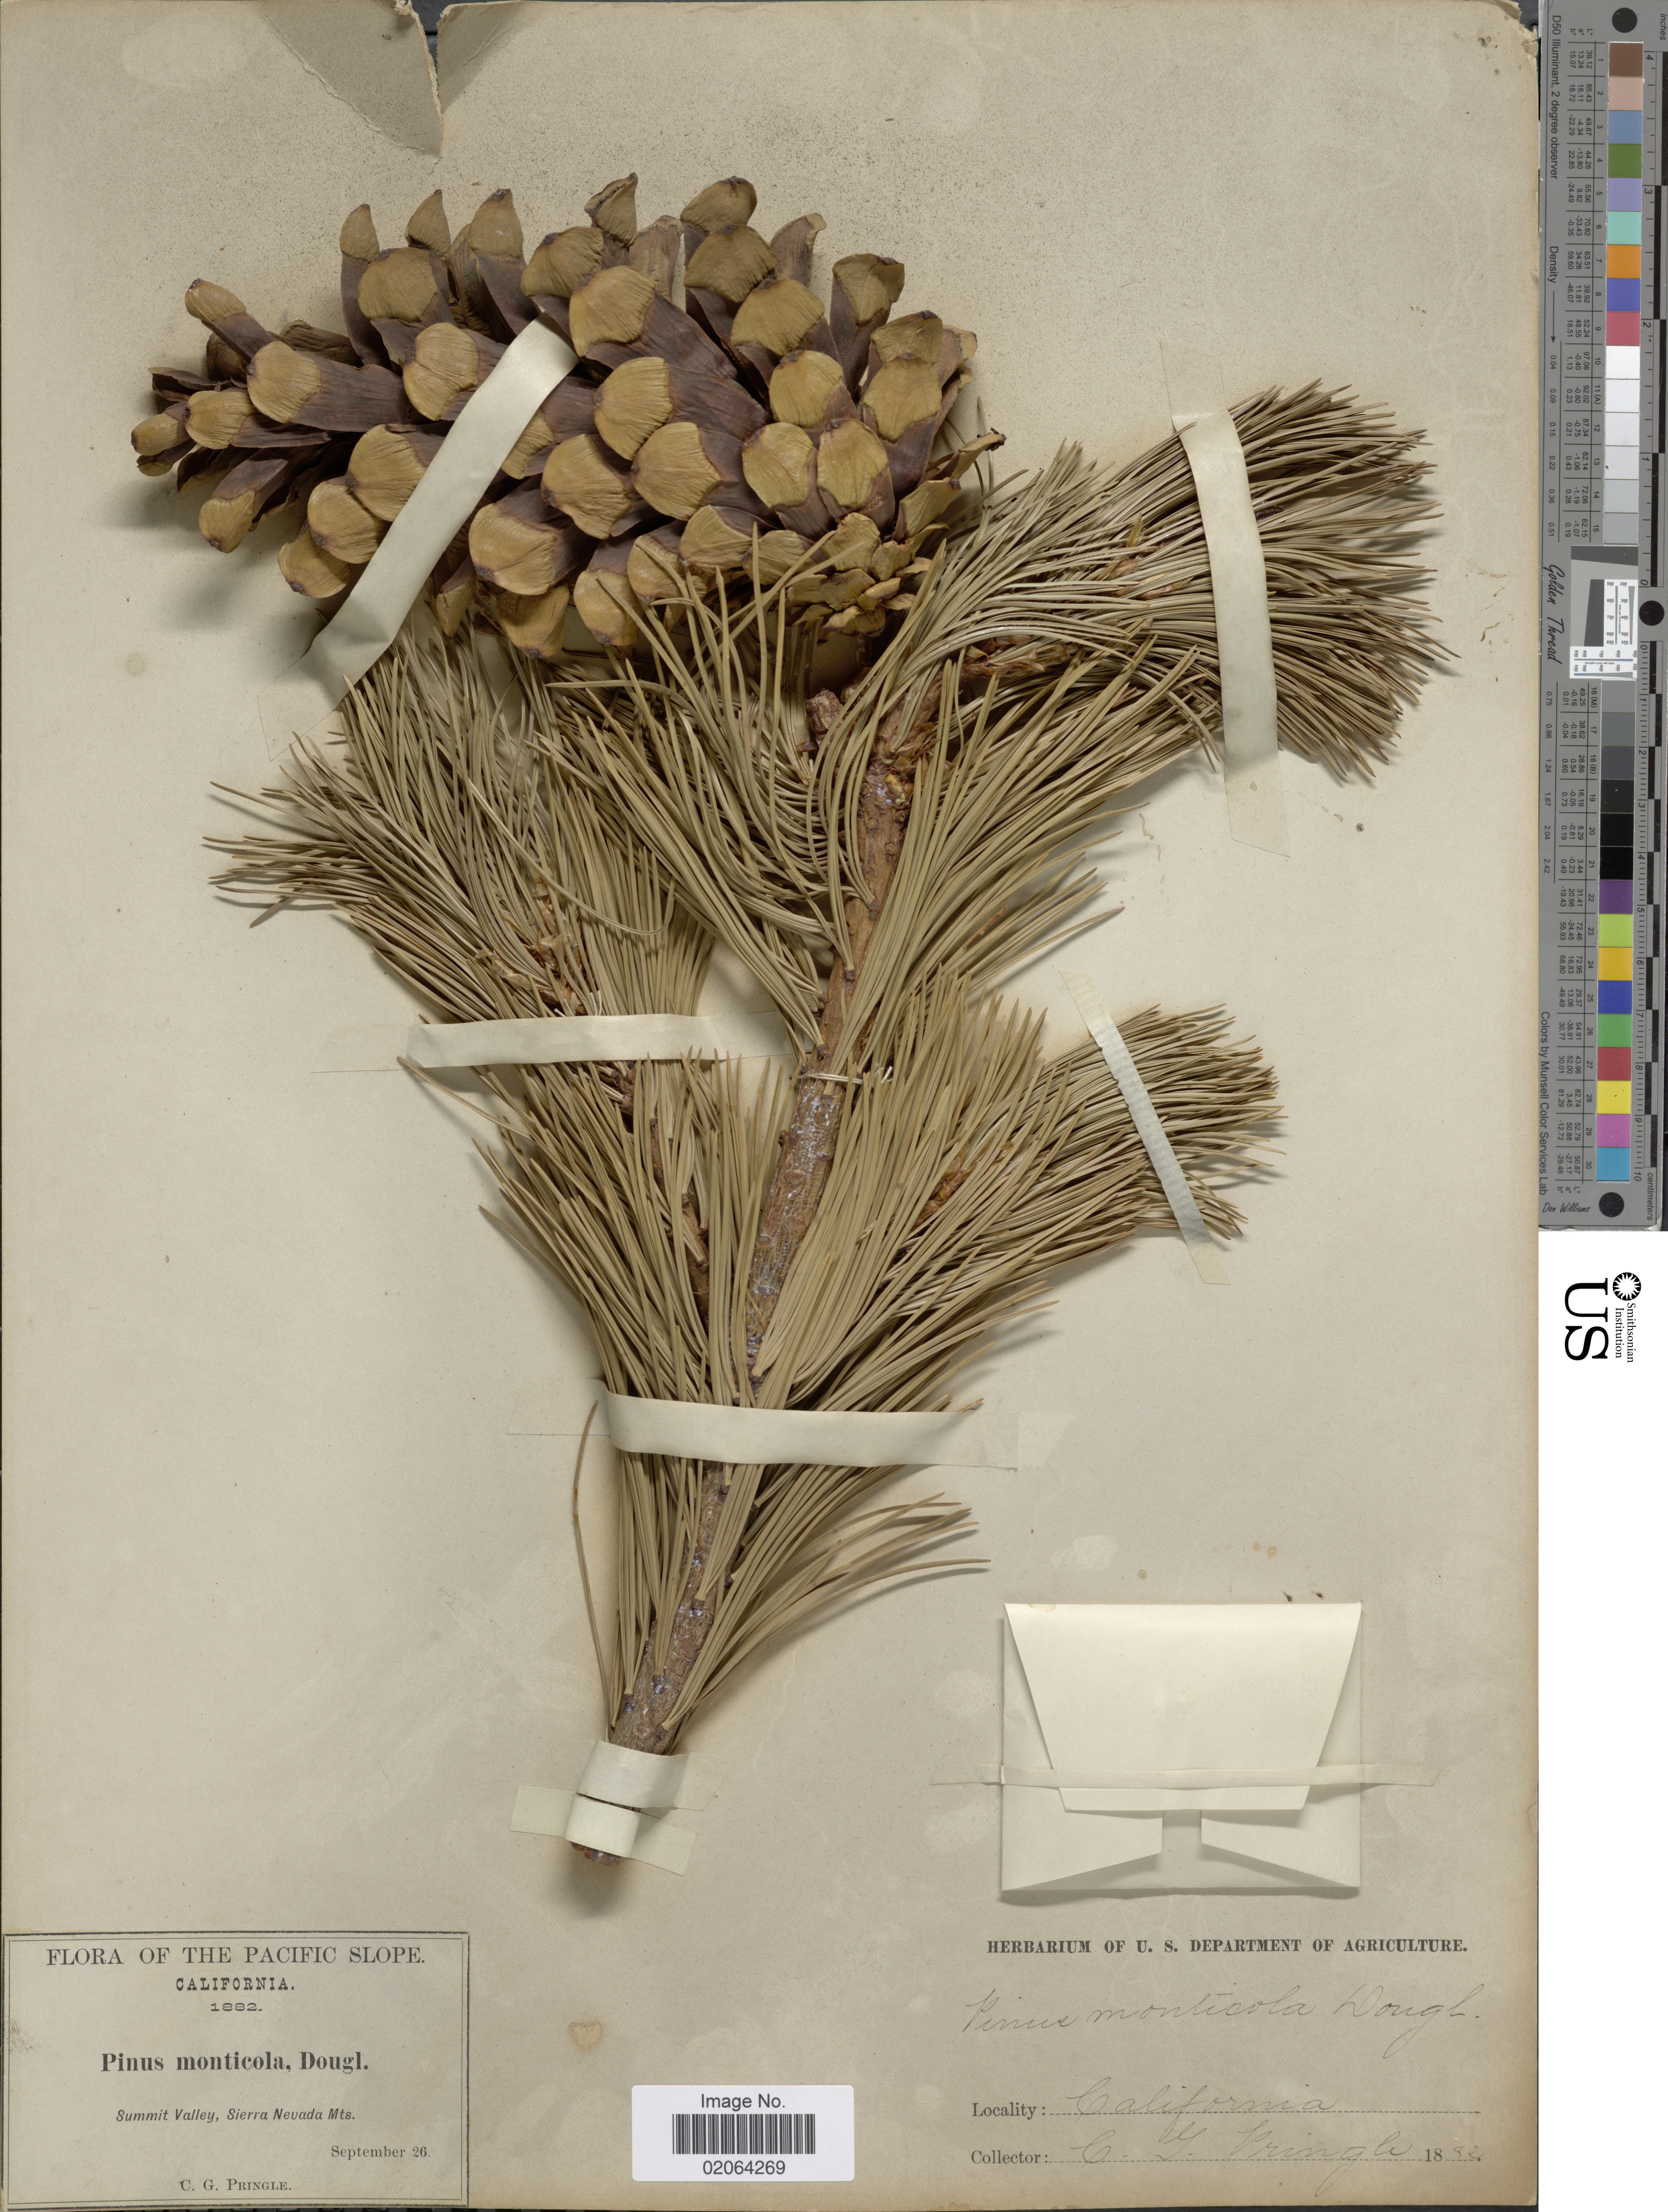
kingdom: Plantae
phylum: Tracheophyta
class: Pinopsida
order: Pinales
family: Pinaceae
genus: Pinus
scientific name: Pinus monticola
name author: Douglas ex D. Don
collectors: C. G. Pringle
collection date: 1882-09-26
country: United States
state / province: California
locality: Pacific Slope, California. Summit valley, Sierra Nevada Mts.